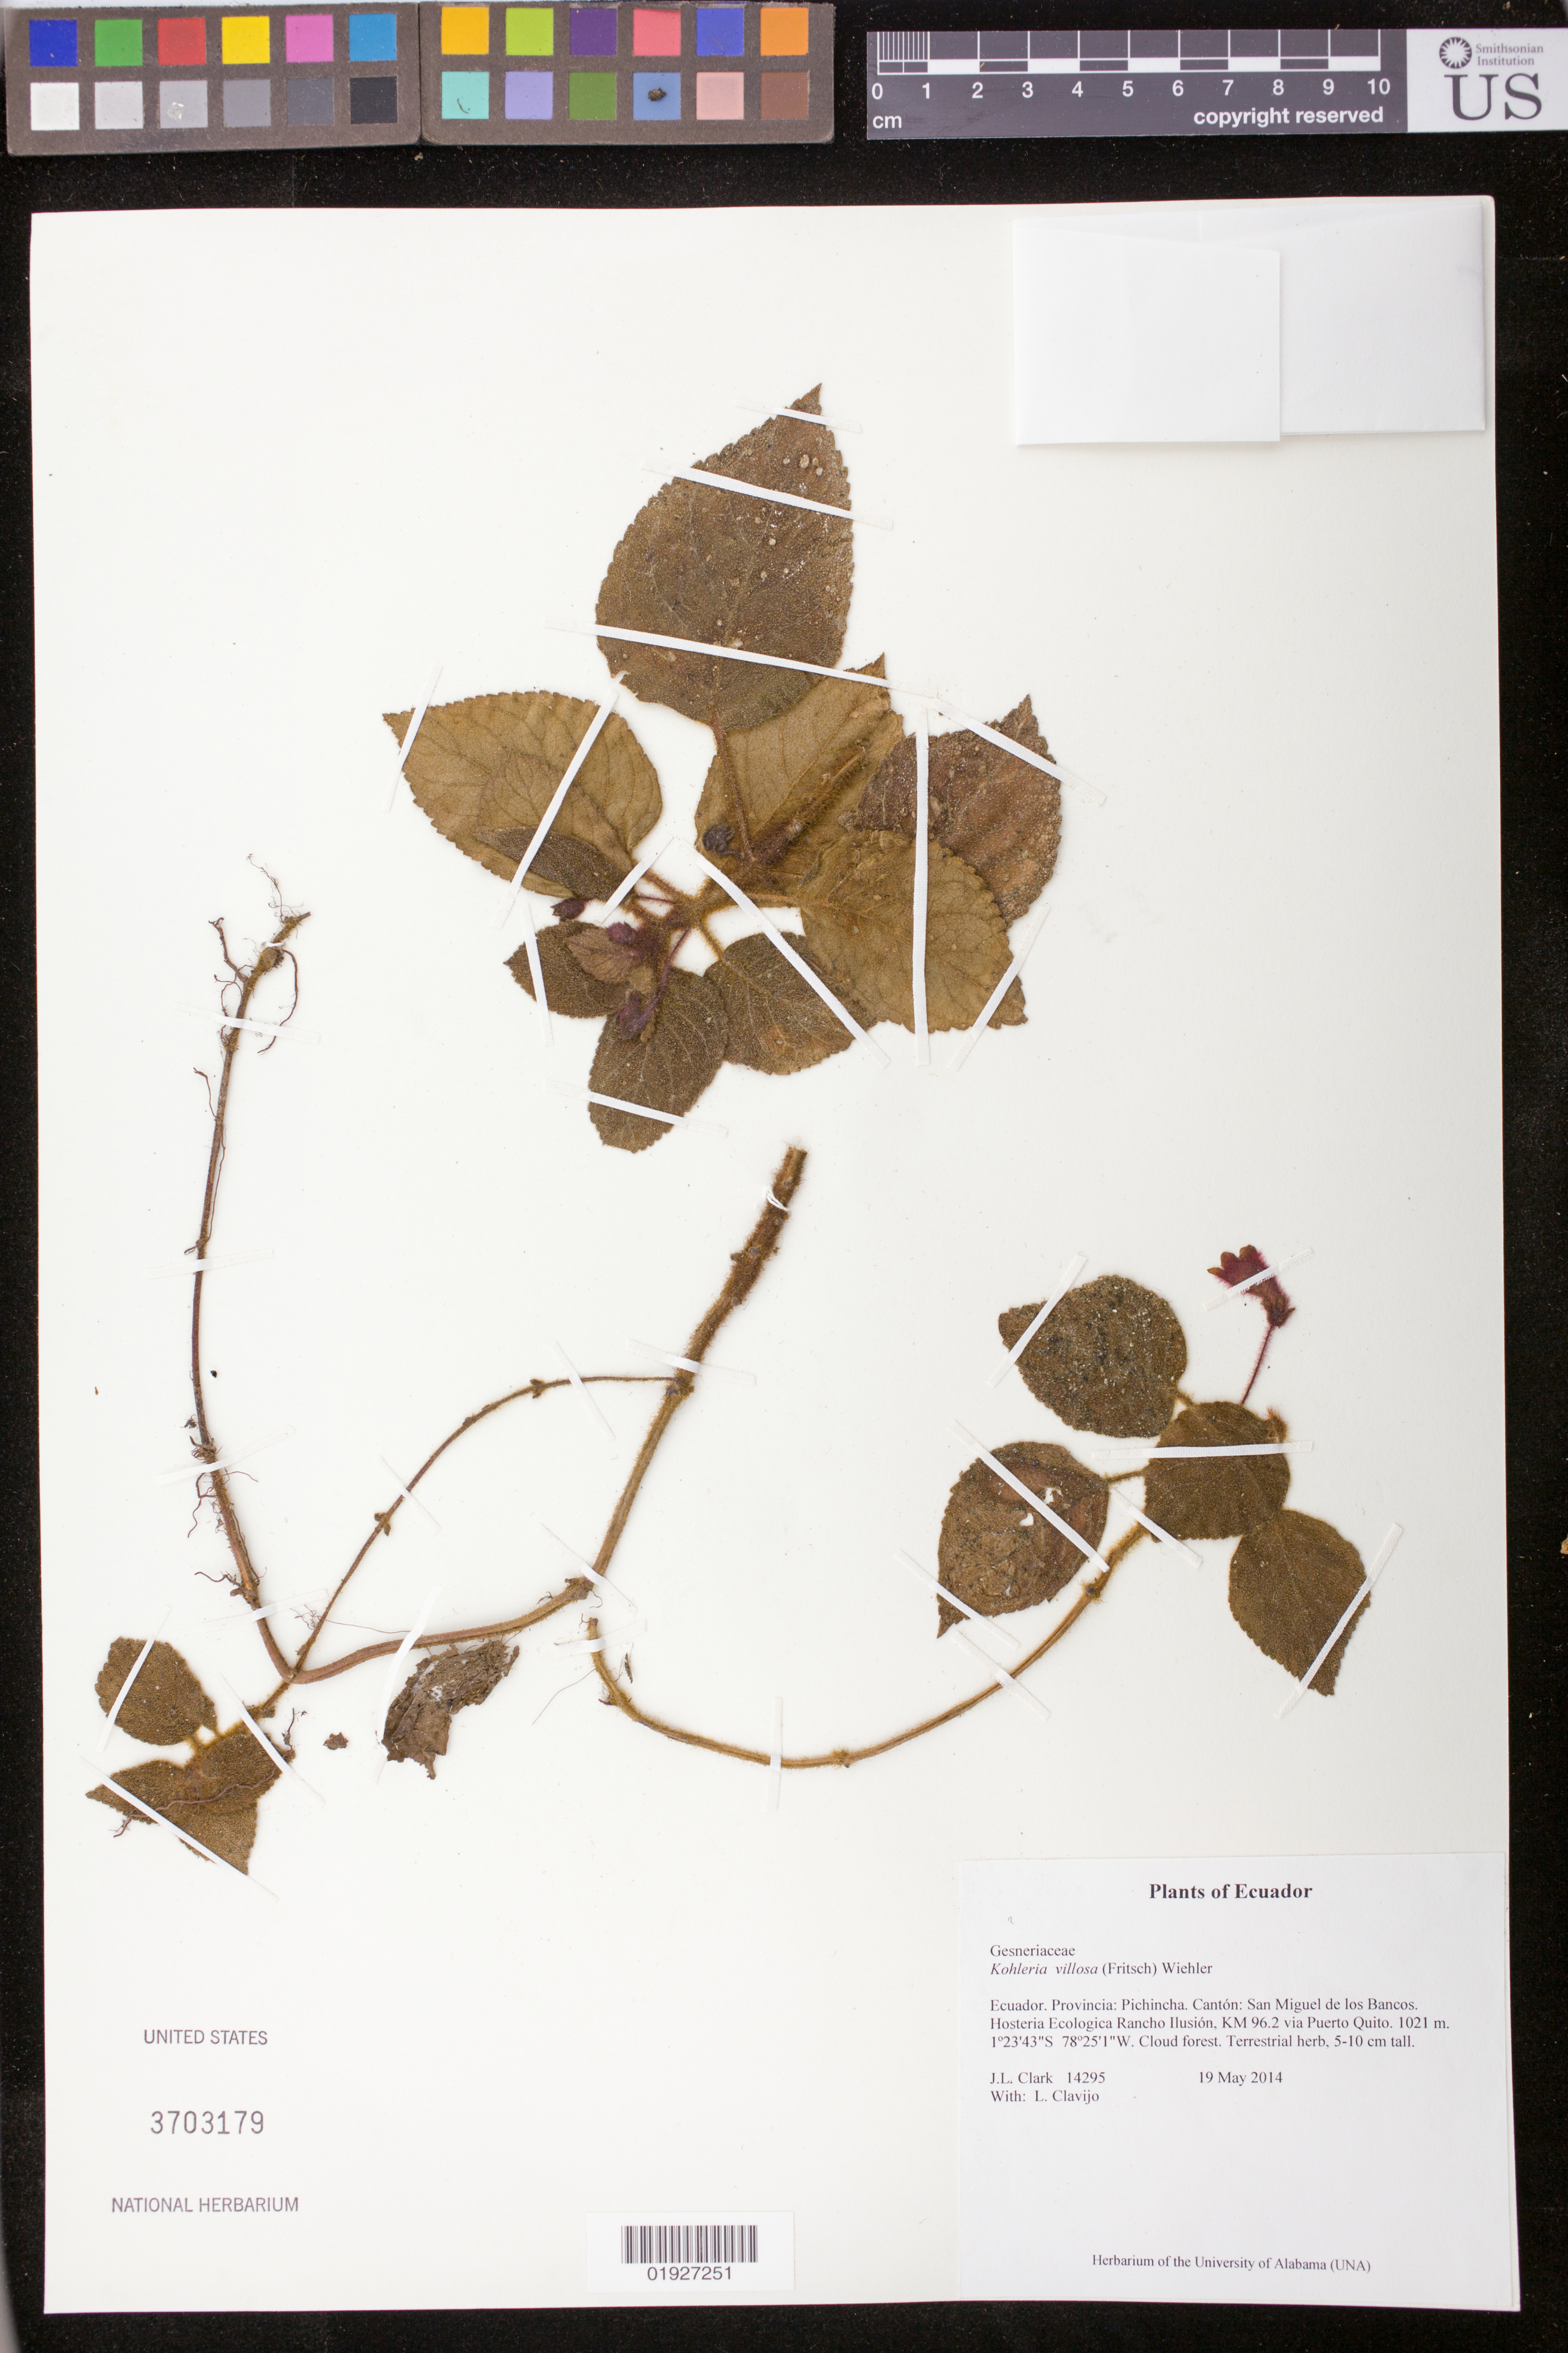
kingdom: Plantae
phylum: Tracheophyta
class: Magnoliopsida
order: Lamiales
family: Gesneriaceae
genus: Kohleria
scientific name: Kohleria villosa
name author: (Fritsch) Wiehler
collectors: J. L. Clark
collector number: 14295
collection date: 2014-05-19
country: Ecuador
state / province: Pichincha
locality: Canton: San Miguel de los Bancos. Hosteria Ecologica Rancho Ilusion, KM 96.2 via Puerto Quito.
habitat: Cloud forest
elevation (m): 1021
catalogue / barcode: US 3703179